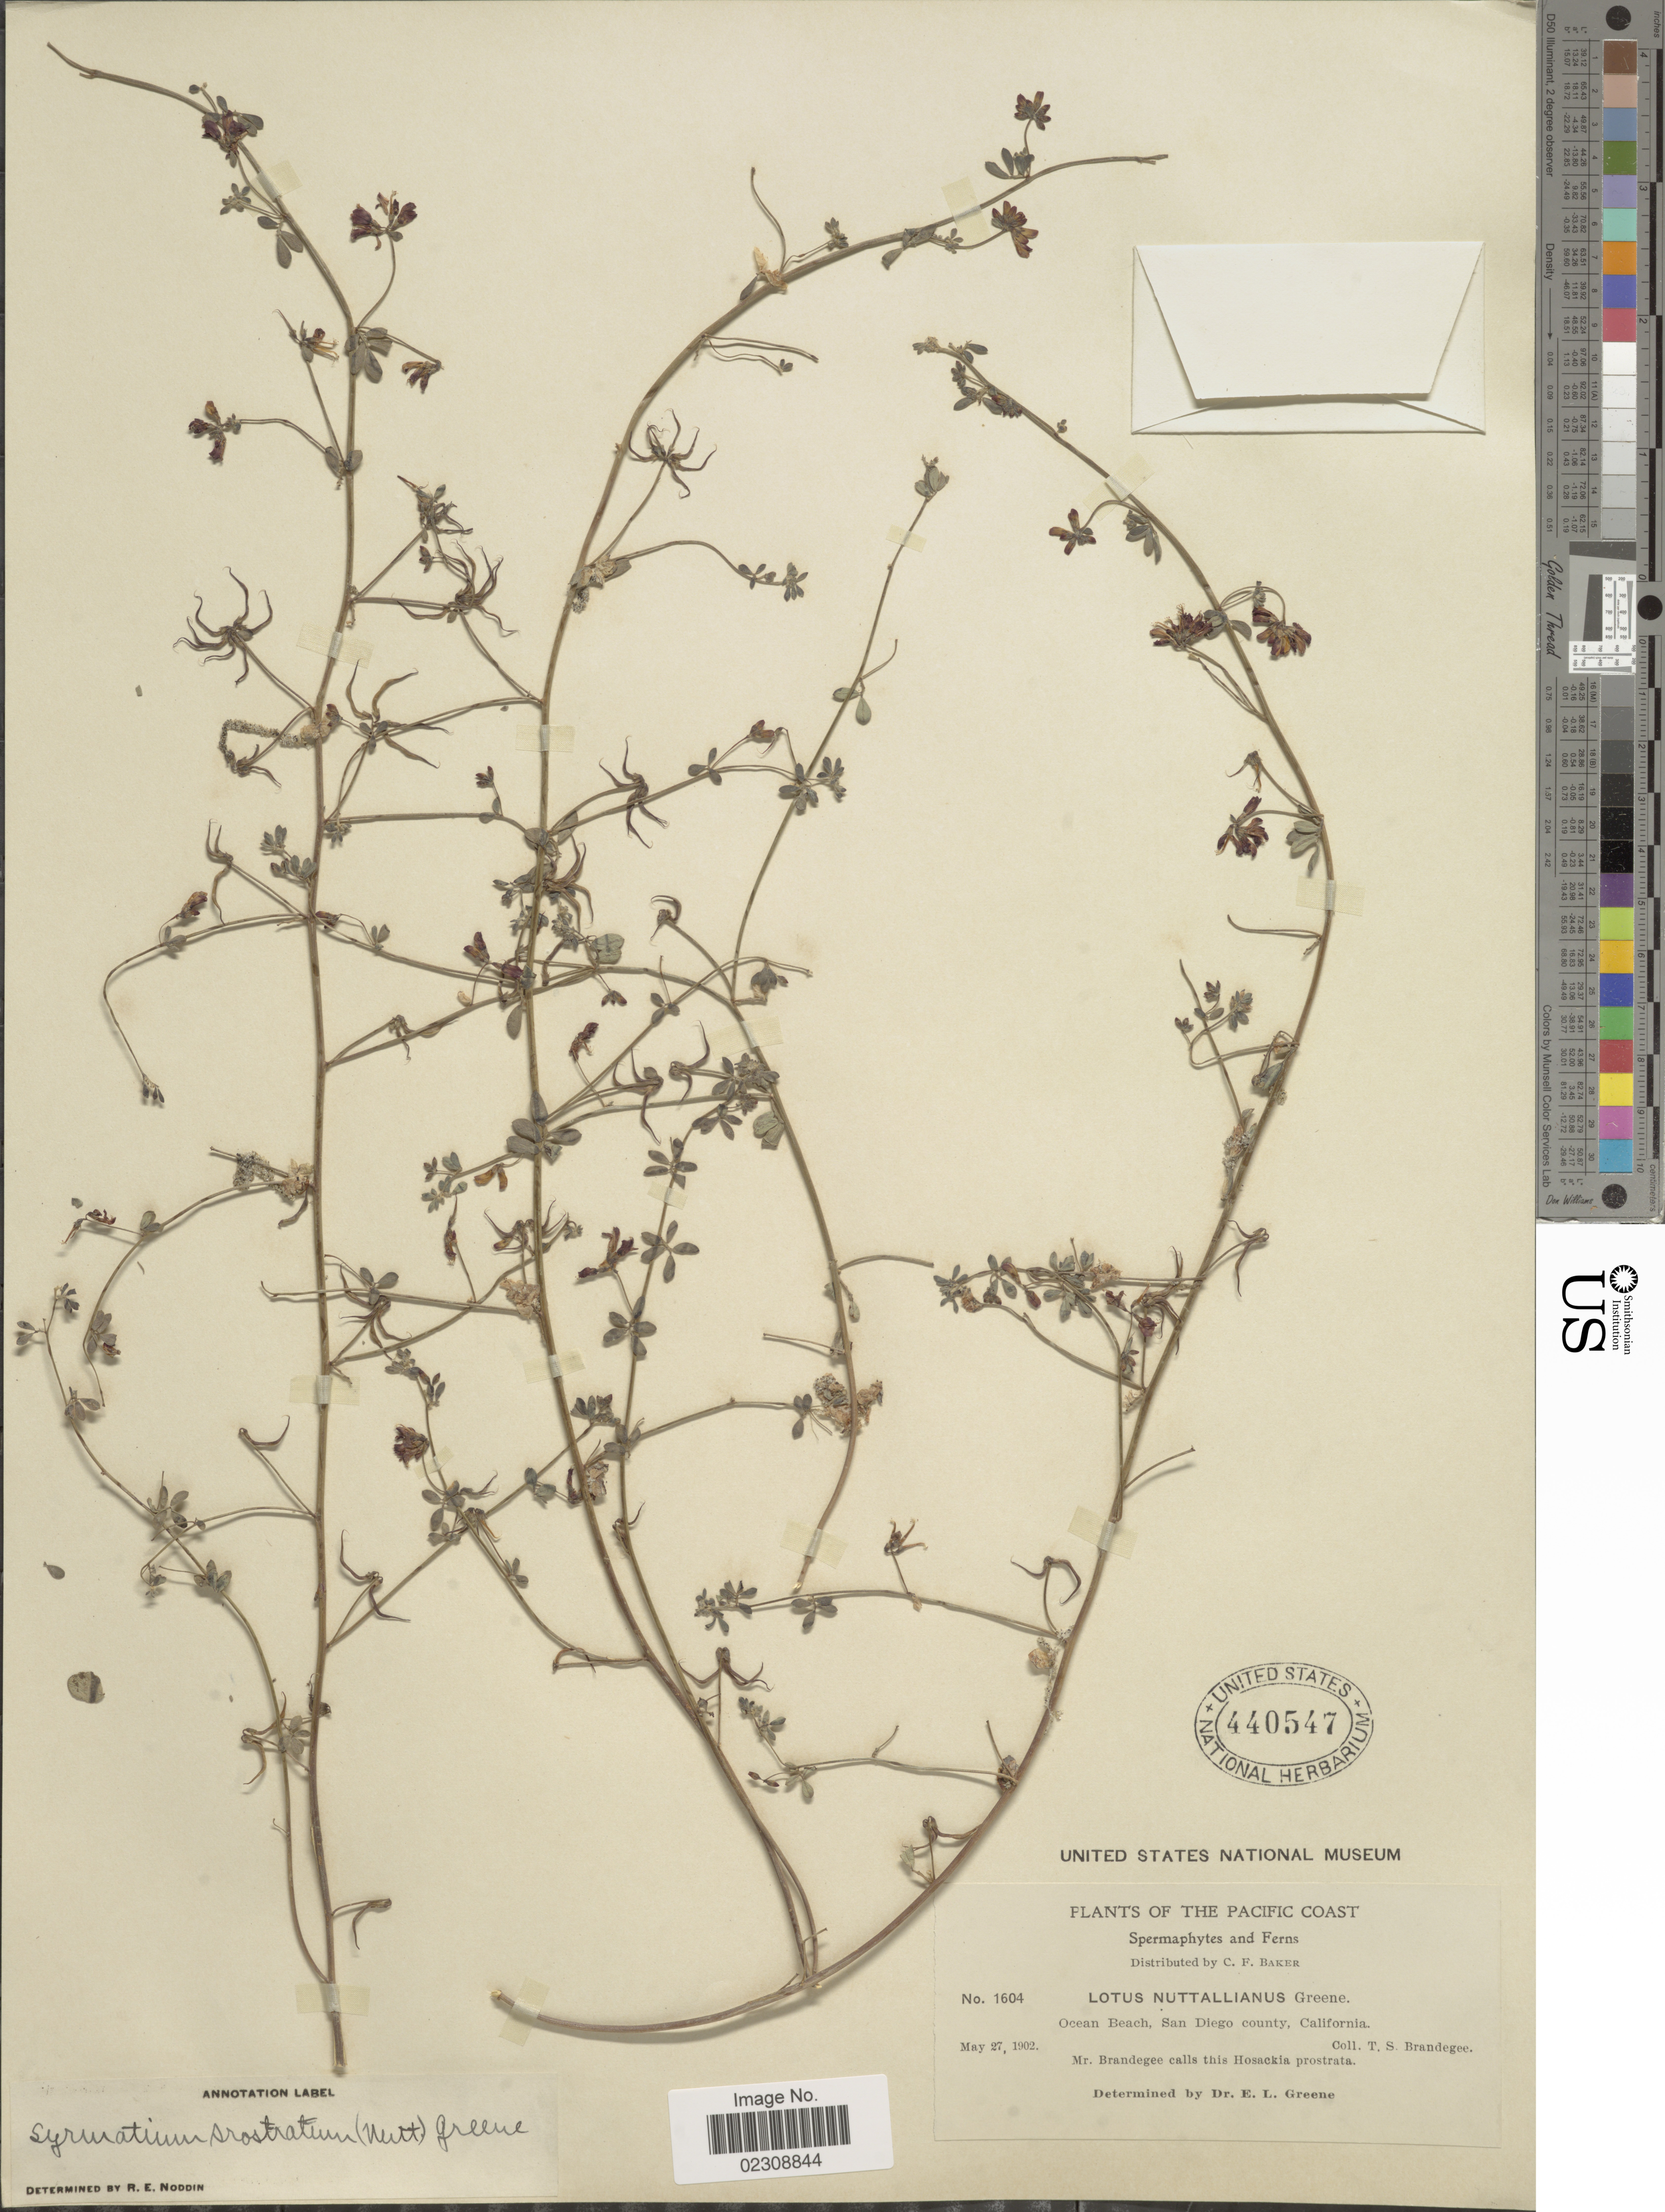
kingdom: Plantae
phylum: Tracheophyta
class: Magnoliopsida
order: Fabales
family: Fabaceae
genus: Syrmatium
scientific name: Syrmatium prostratum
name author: (Nutt.) Greene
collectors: T. S. Brandegee (herbarium)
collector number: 1604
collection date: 1902-05-27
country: United States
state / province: California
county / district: San Diego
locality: Pacific Coast. Ocean Beach, San Diego county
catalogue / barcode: US 440547